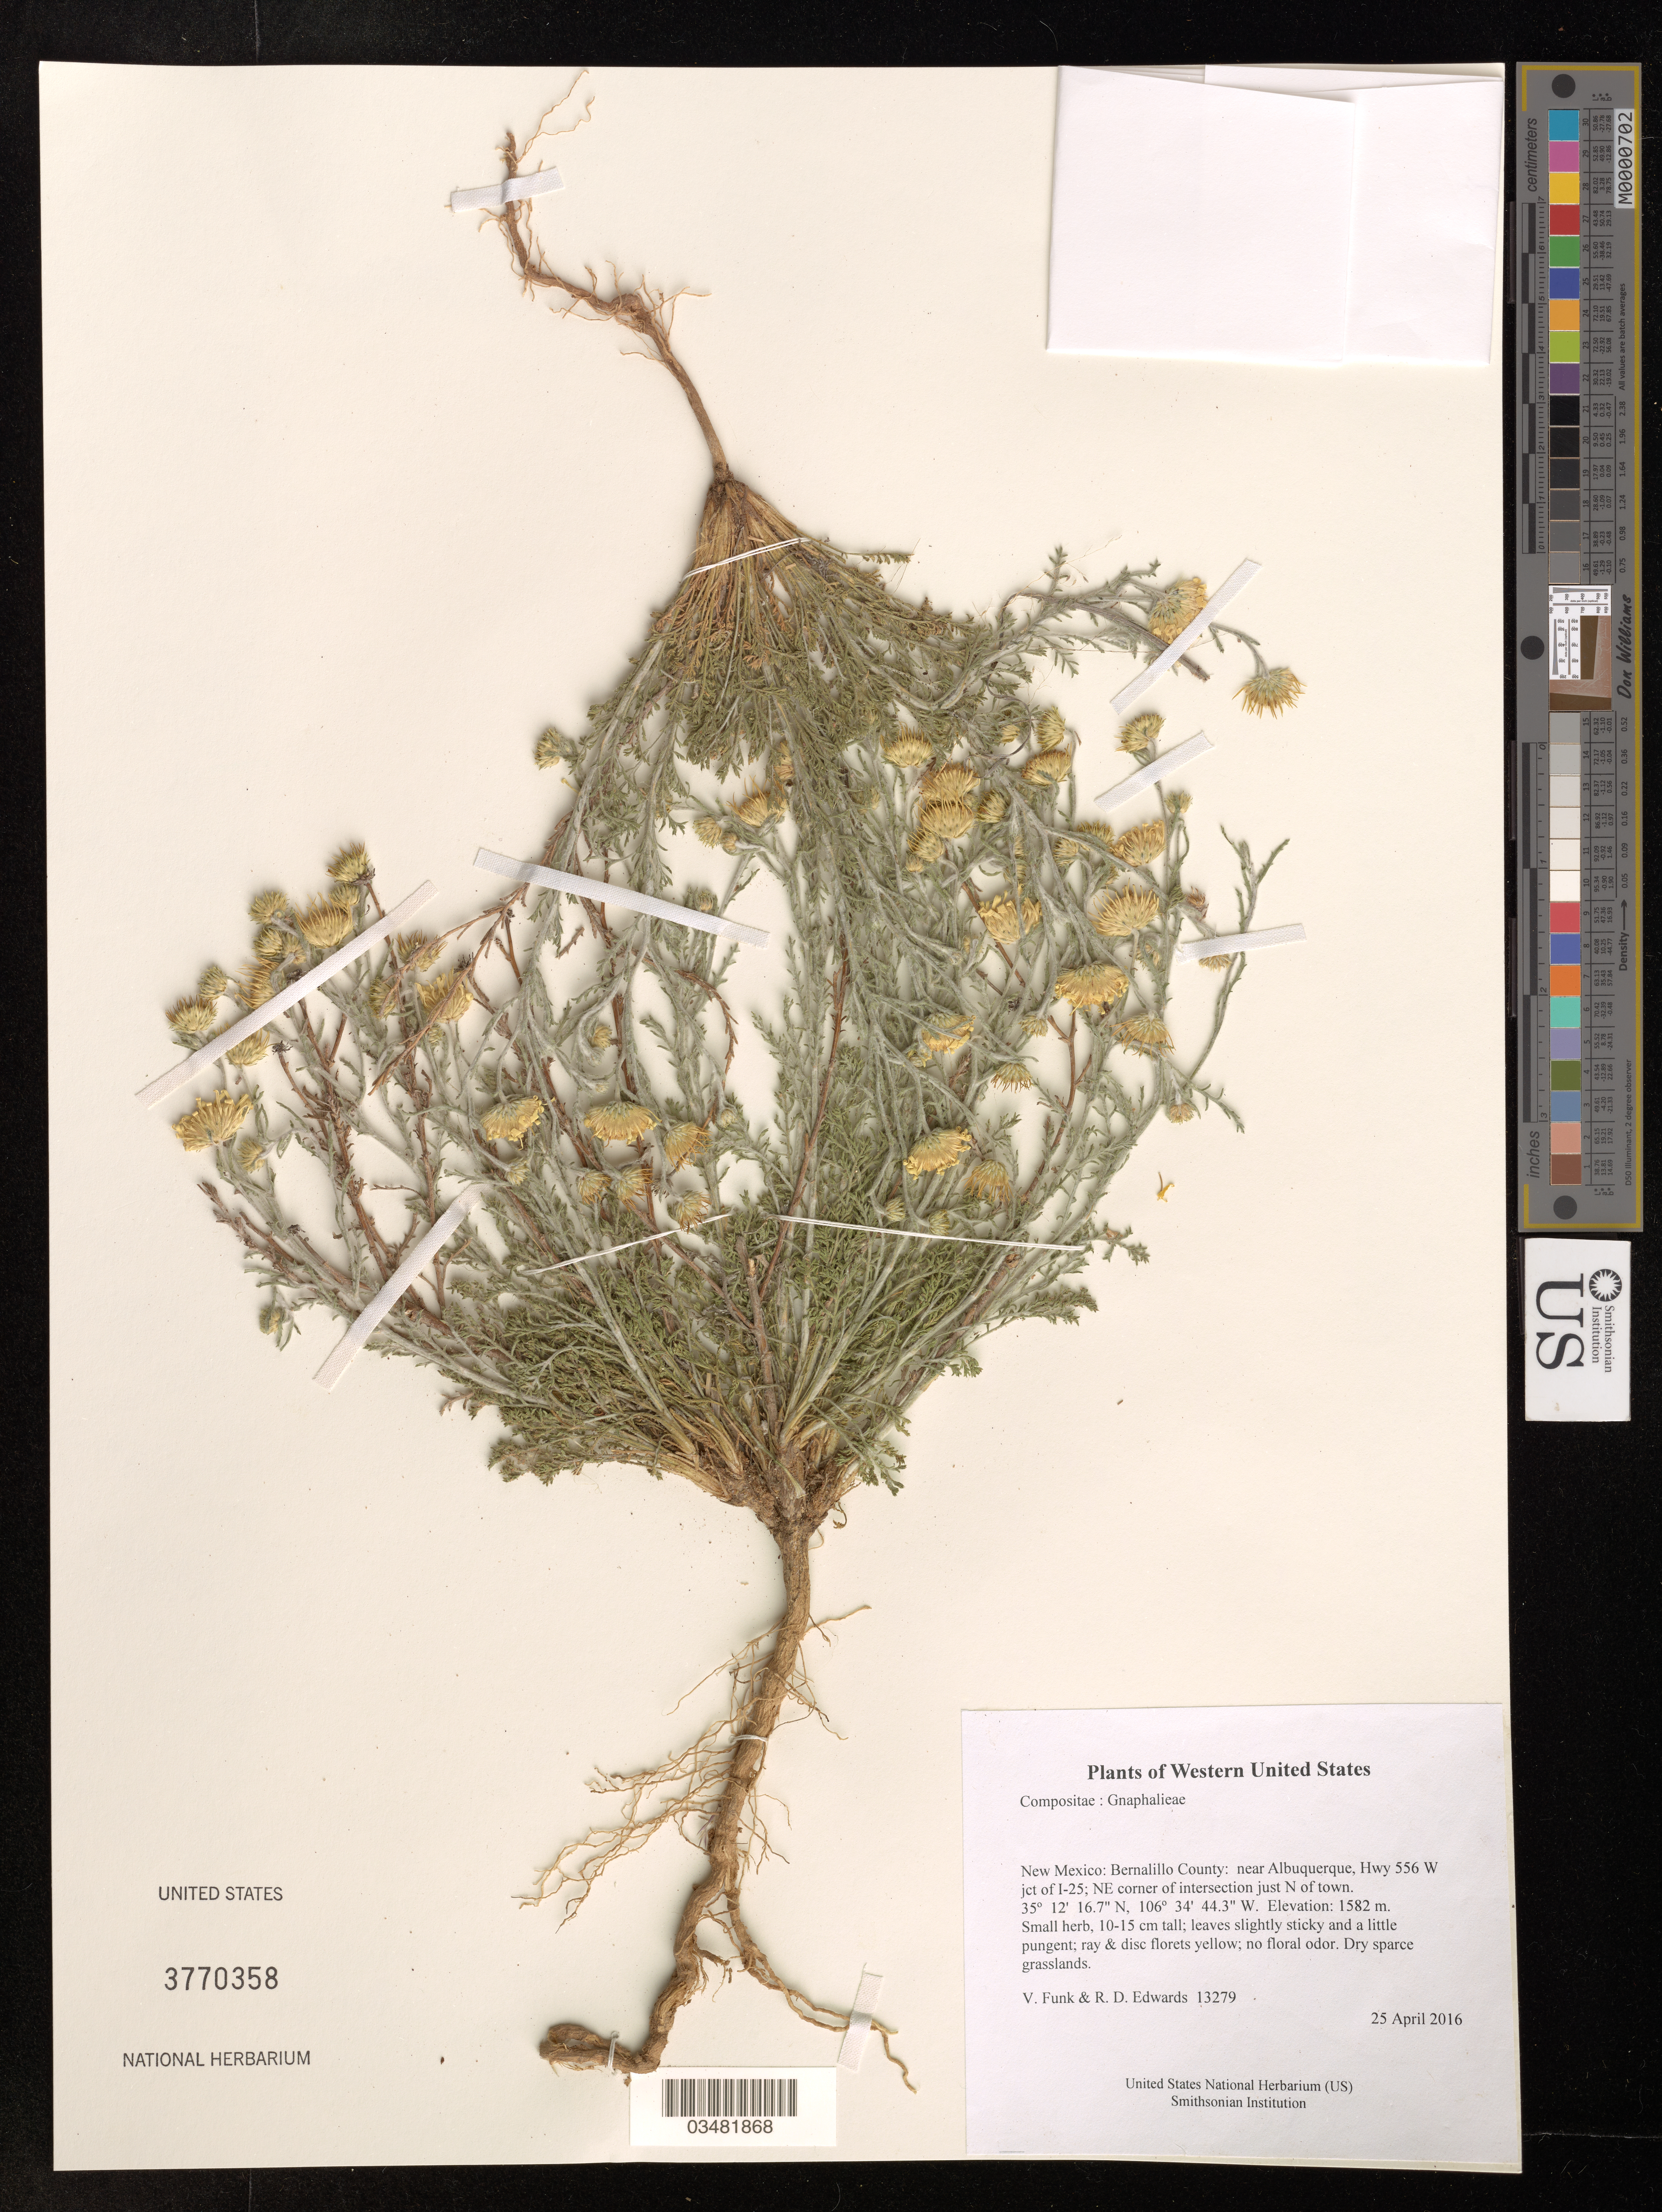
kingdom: Plantae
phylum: Tracheophyta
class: Magnoliopsida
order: Asterales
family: Asteraceae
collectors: R.D. Edwards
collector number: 13279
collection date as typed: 25 April 2016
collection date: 2016-04-25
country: United States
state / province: New Mexico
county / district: Bernalillo County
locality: near Albuquerque, Hwy 556 W jct of I-25; NE corner of intersection just N of town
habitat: Dry sparce grasslands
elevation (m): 1582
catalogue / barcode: US 3770358